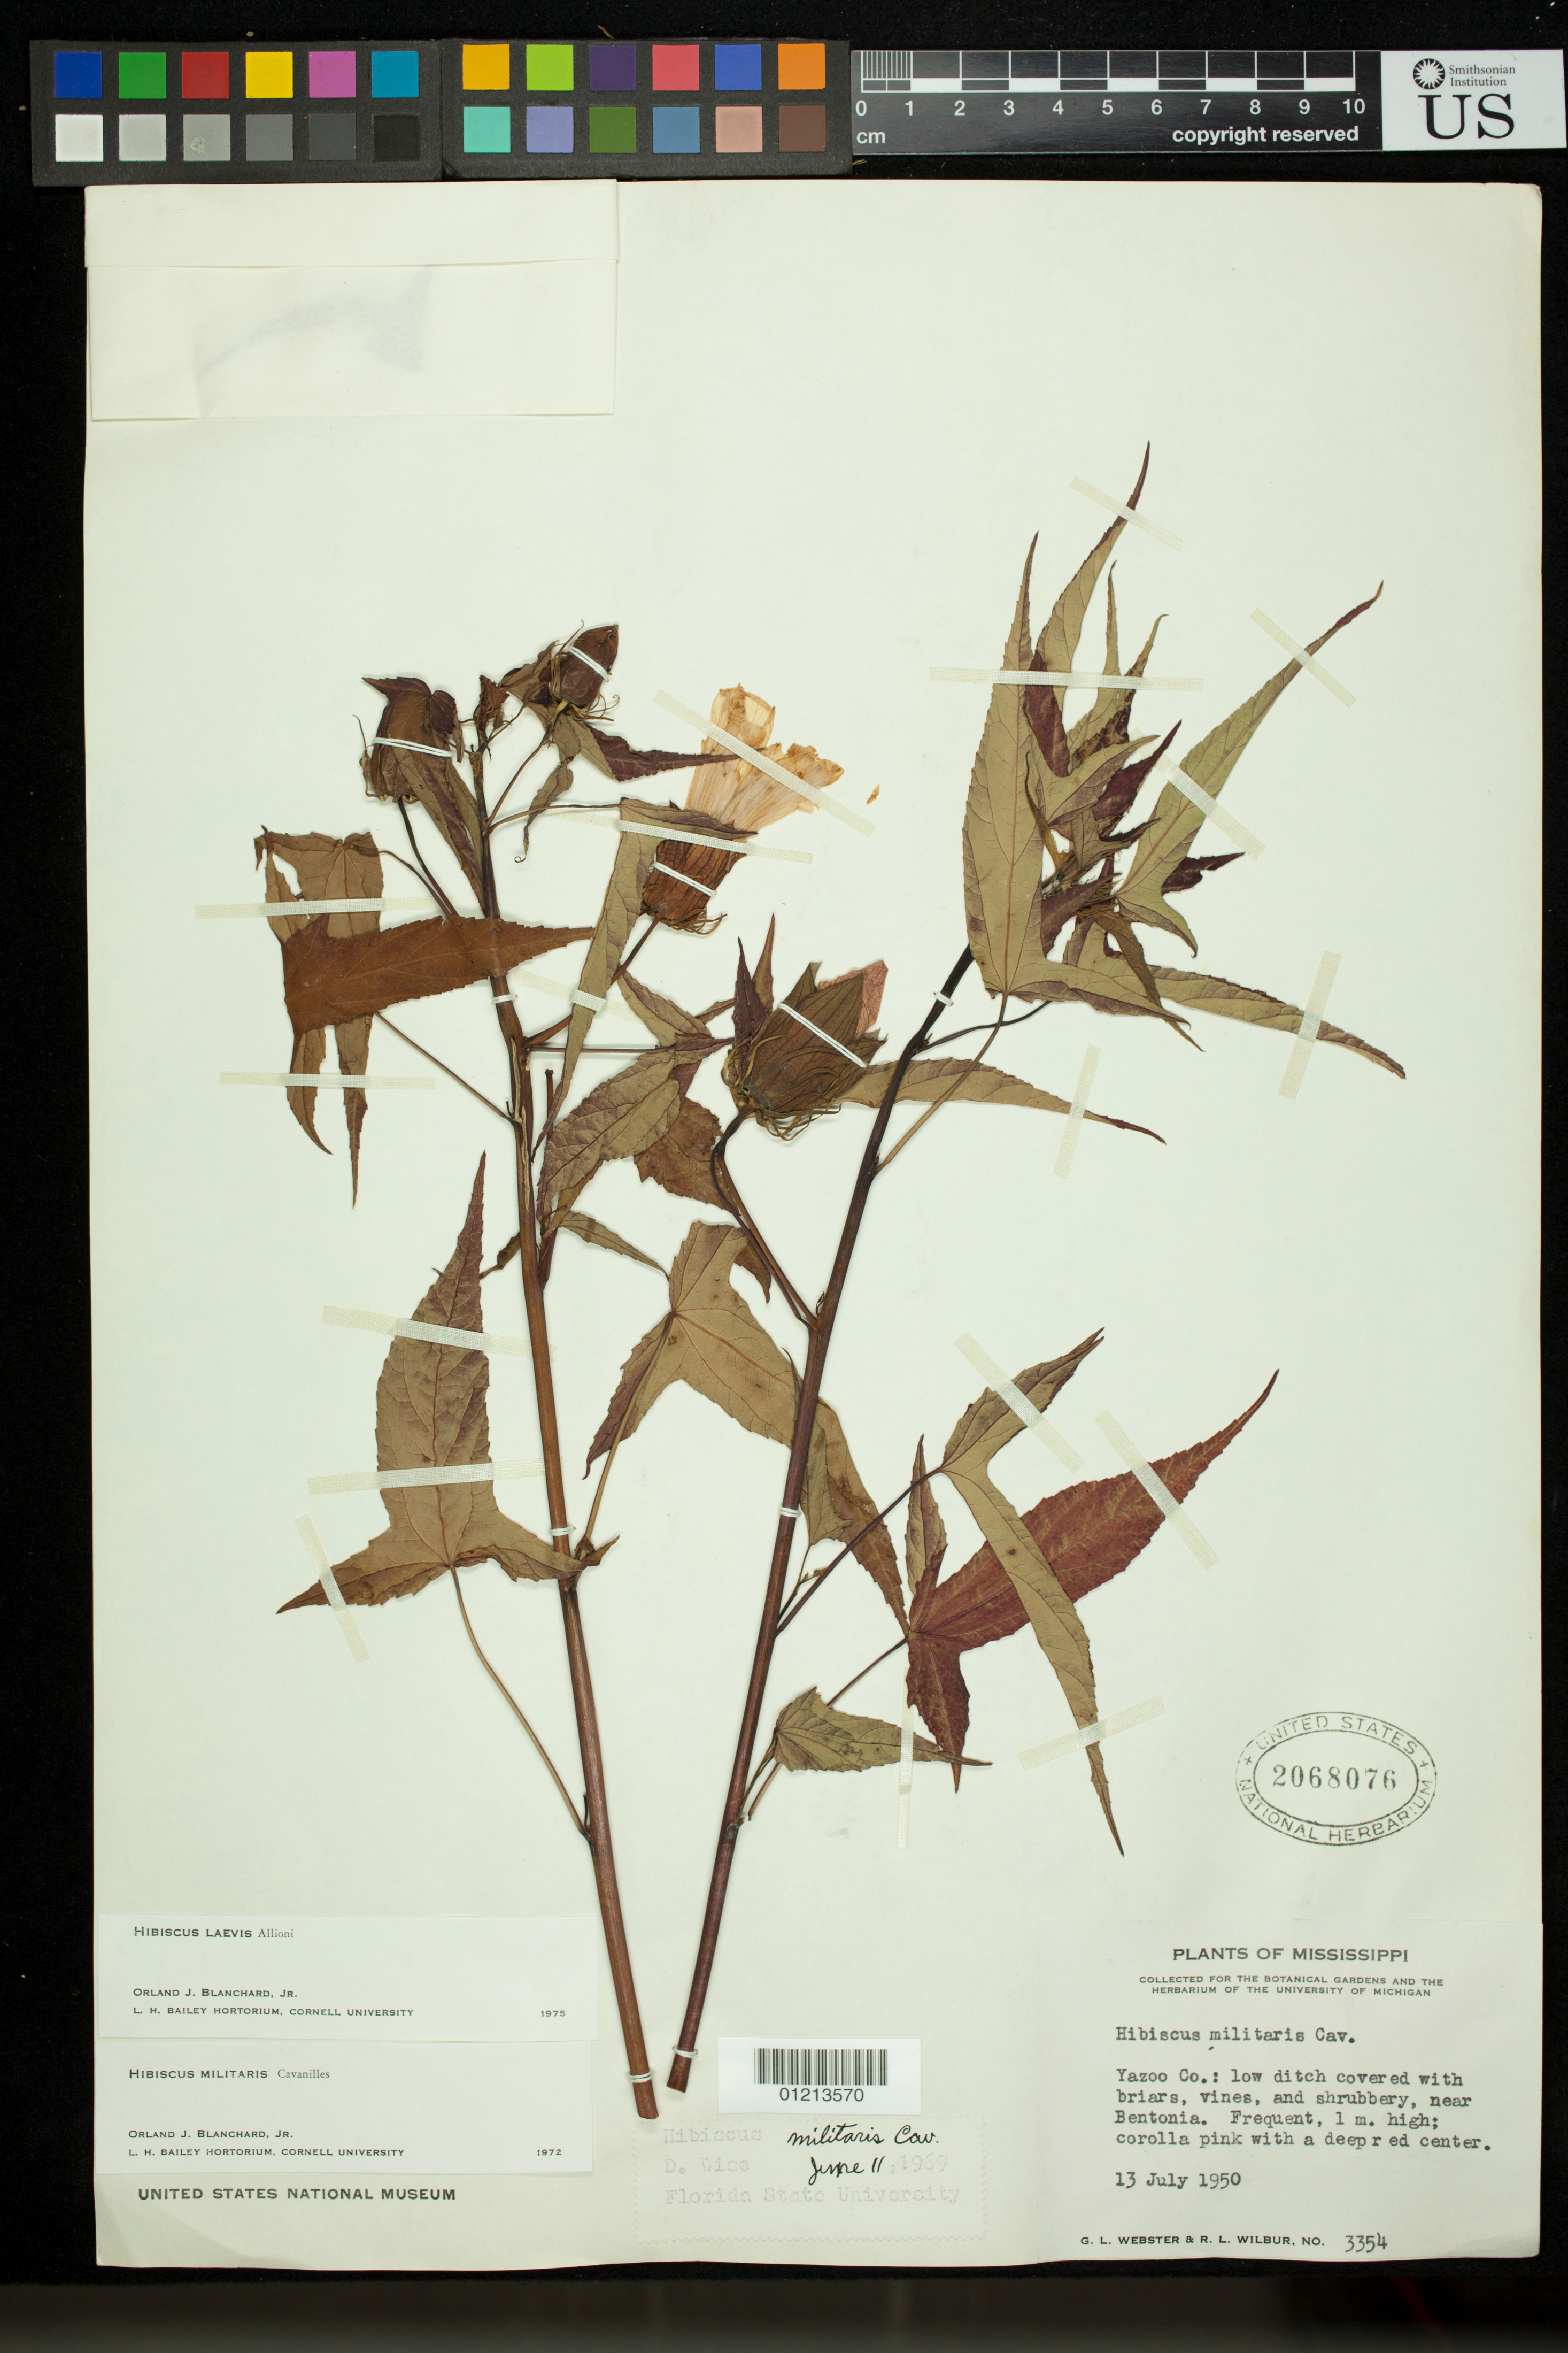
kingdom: Plantae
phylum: Tracheophyta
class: Magnoliopsida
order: Malvales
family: Malvaceae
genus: Hibiscus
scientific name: Hibiscus laevis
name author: All.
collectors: G. L. Webster & R. L. Wilbur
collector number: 3354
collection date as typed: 13 Jul 1950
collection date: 1950-07-13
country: United States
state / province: Mississippi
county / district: Yazoo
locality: Yazoo Co.: low ditch covered with briars, vines and shrubbery near Bentonia.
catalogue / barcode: US 2068076